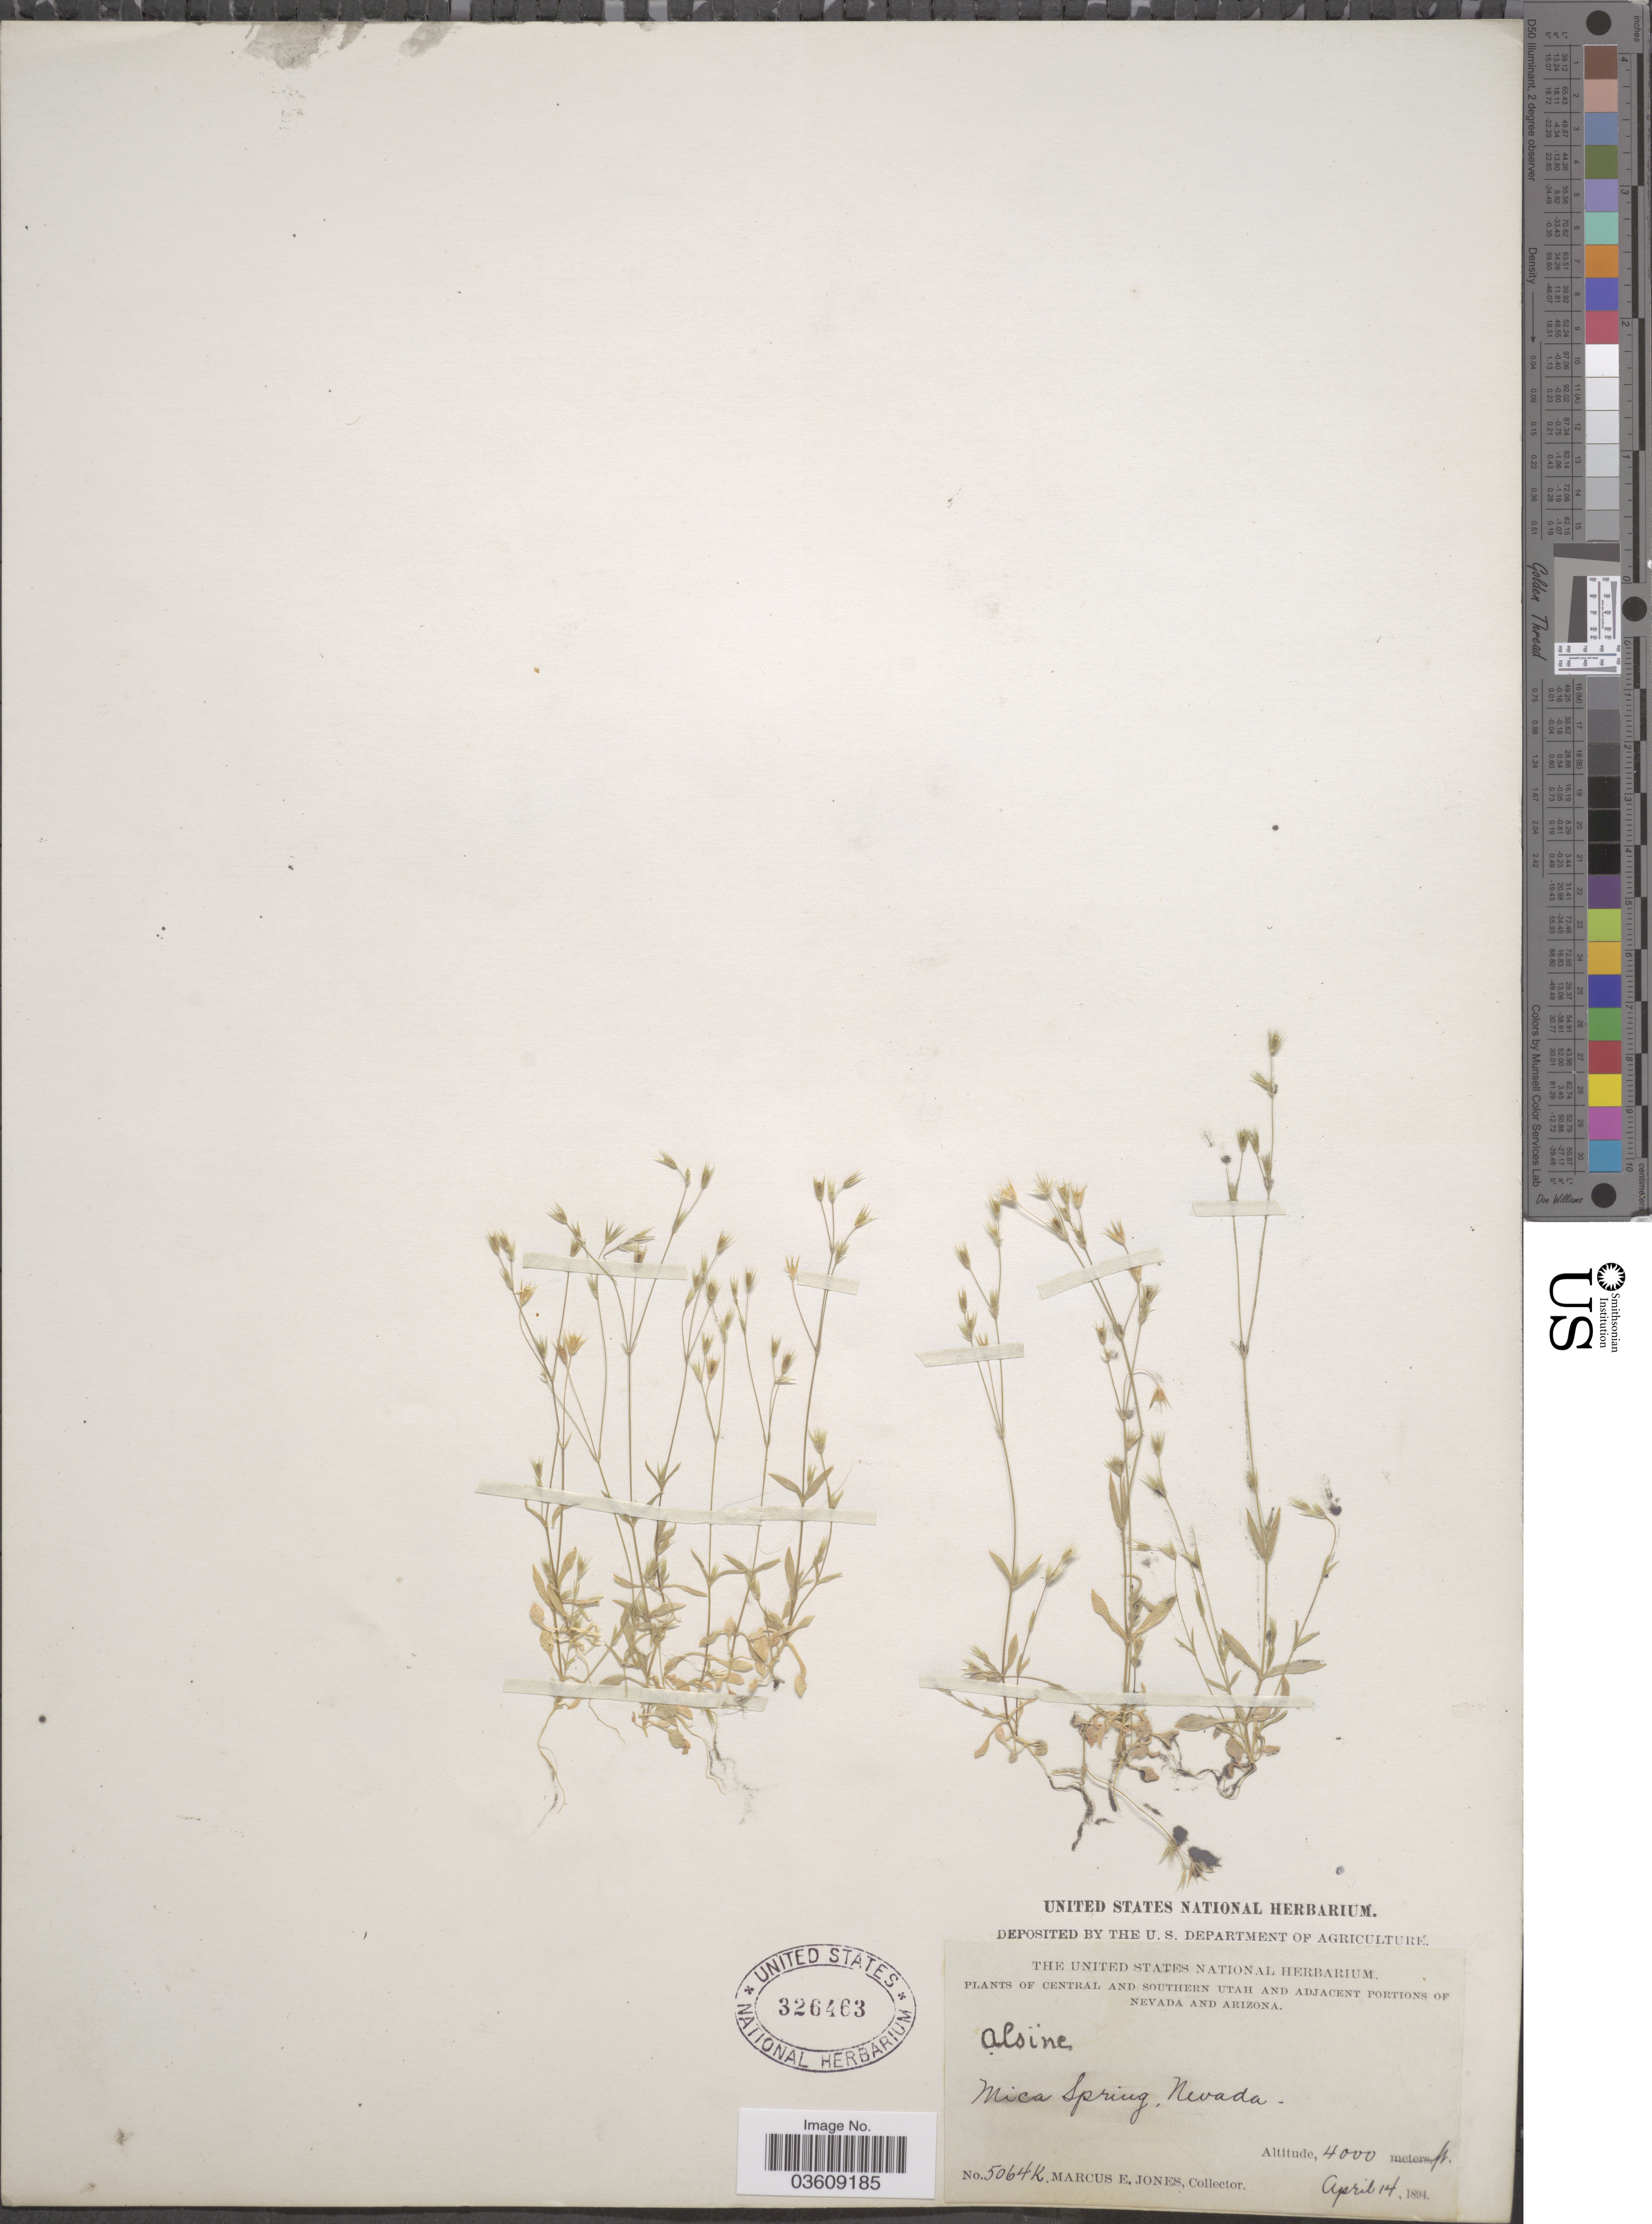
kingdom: Plantae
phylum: Tracheophyta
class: Magnoliopsida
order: Caryophyllales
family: Caryophyllaceae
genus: Stellaria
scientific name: Stellaria nitens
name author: Nutt.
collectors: M. E. Jones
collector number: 5064K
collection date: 1894-04-14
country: United States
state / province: Nevada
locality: Mica Spring.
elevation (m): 1219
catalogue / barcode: US 326463